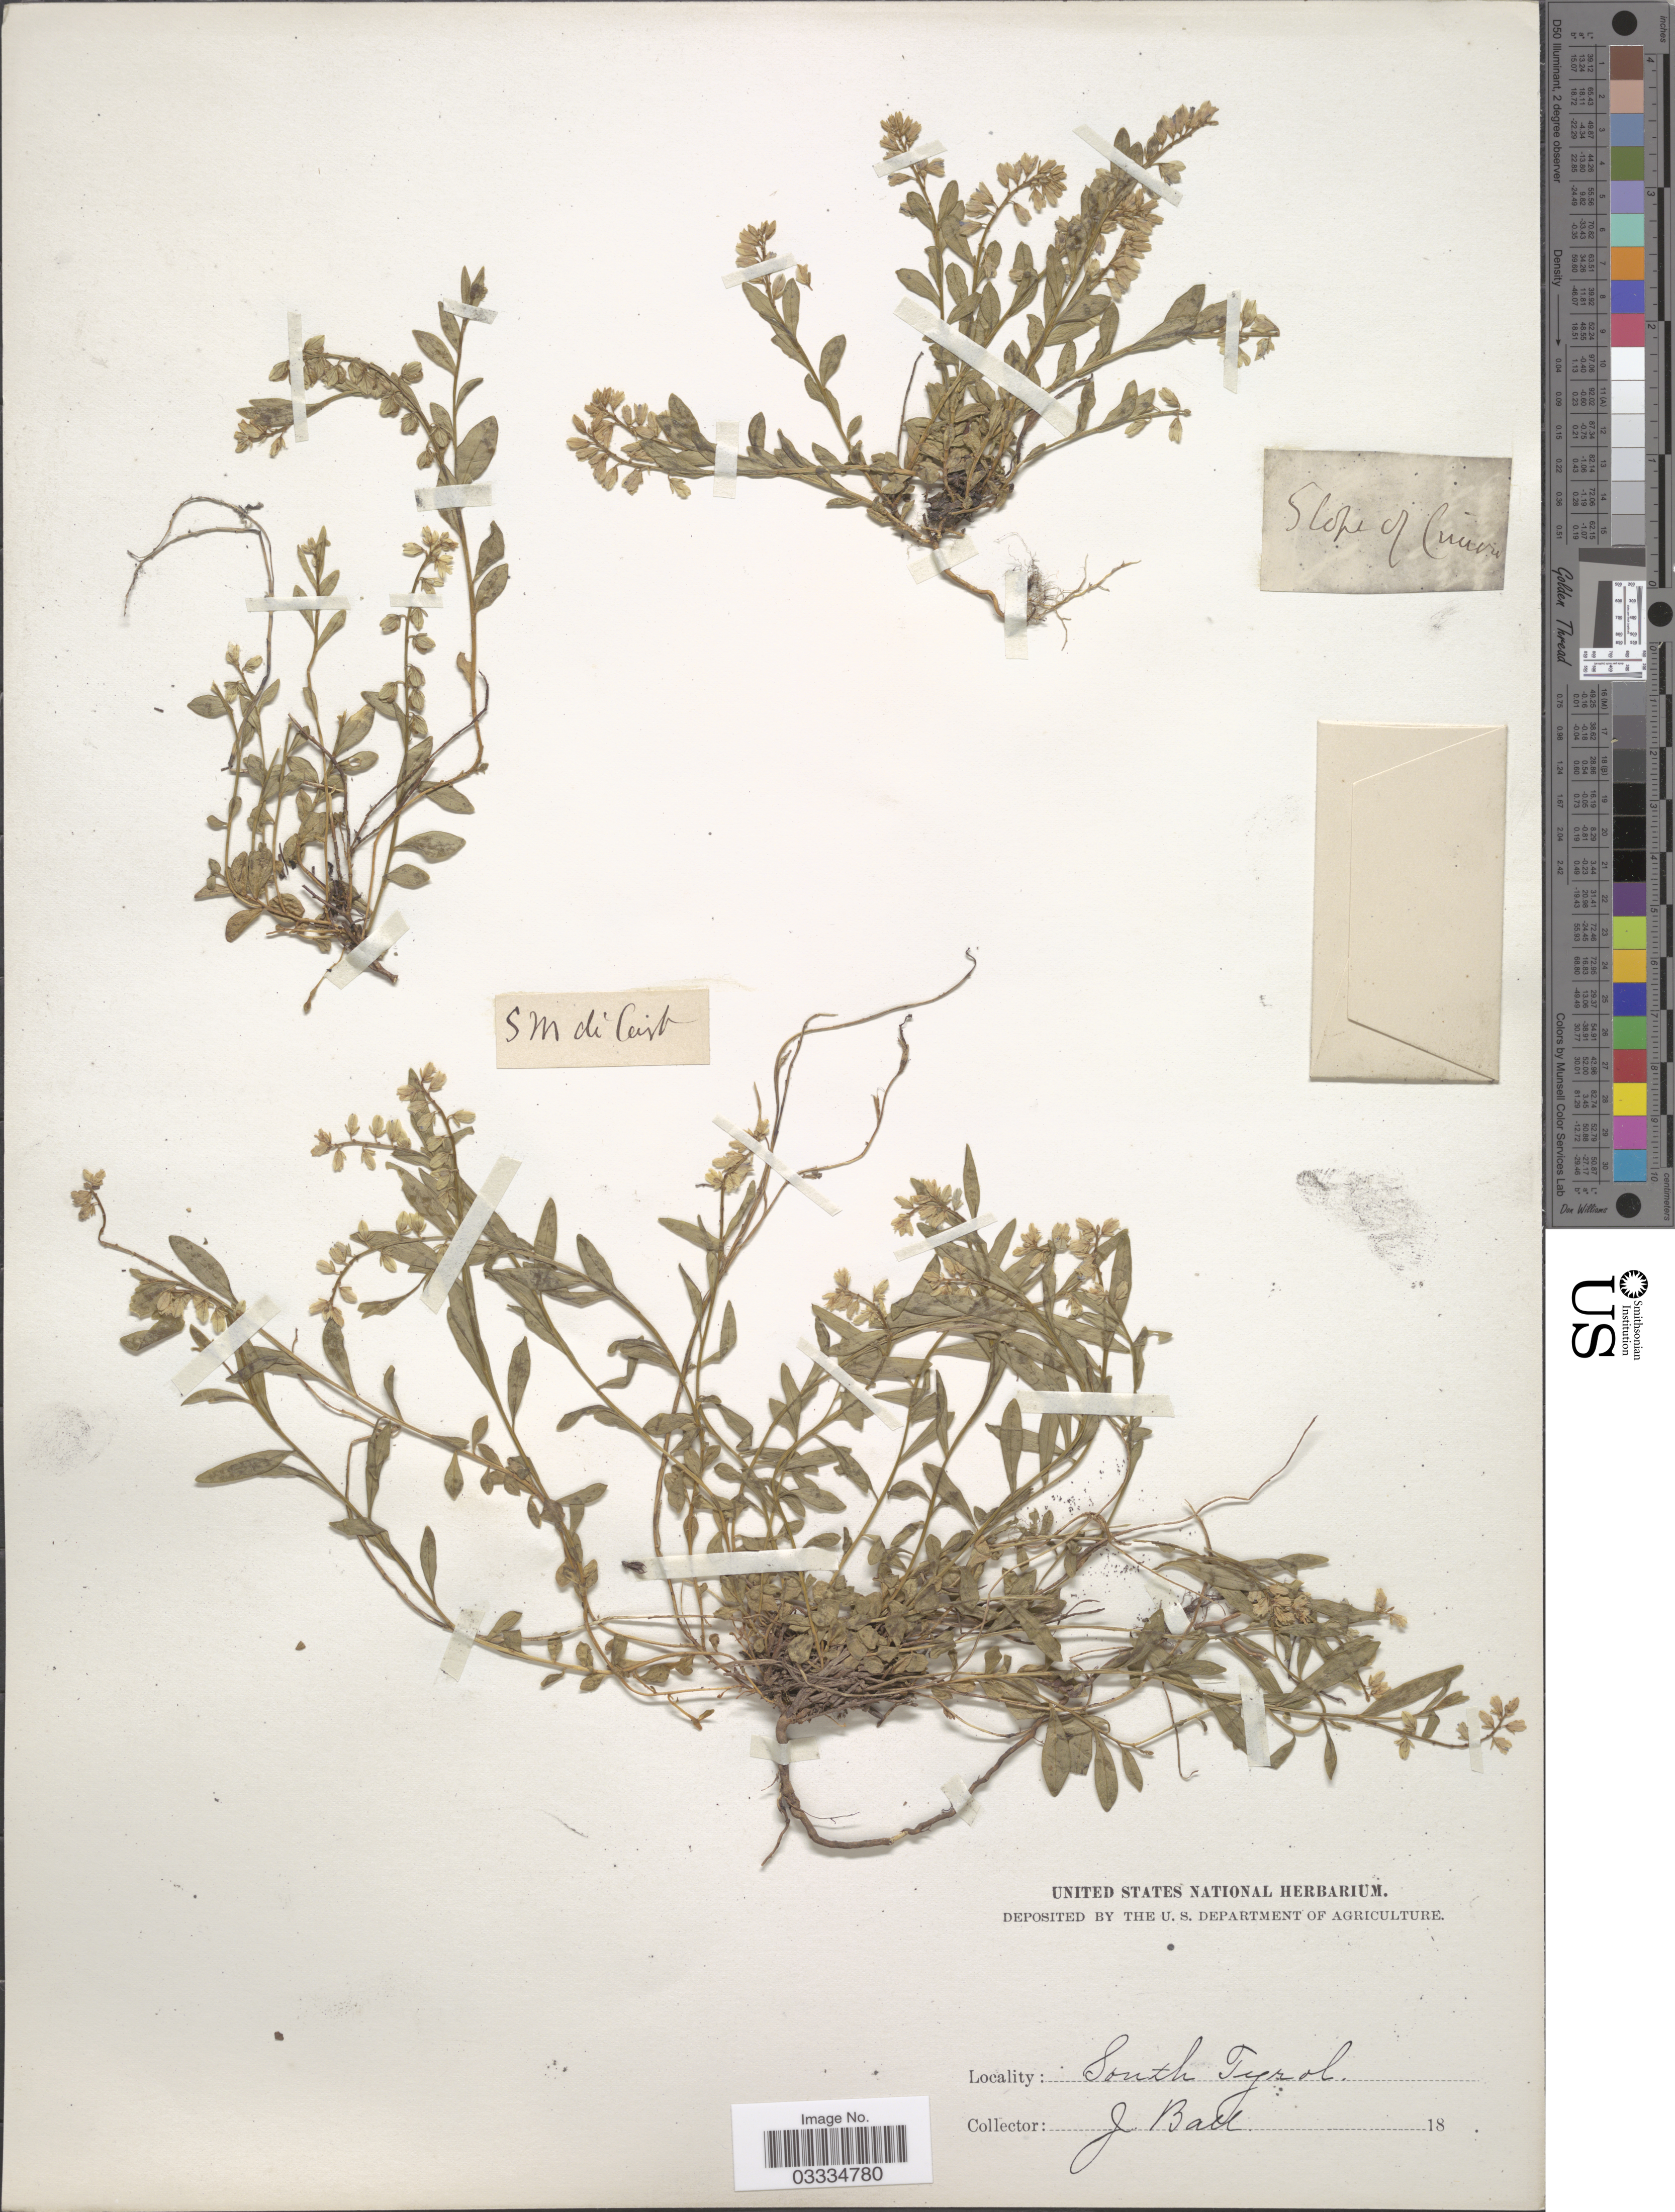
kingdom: Plantae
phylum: Tracheophyta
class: Magnoliopsida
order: Fabales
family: Polygalaceae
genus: Polygala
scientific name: Polygala sp.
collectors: J. Ball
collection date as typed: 18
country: Italy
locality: South Tyrol. S M di Cast. [San Martino di Castrozza] Slope of Cunern. [interpreted]